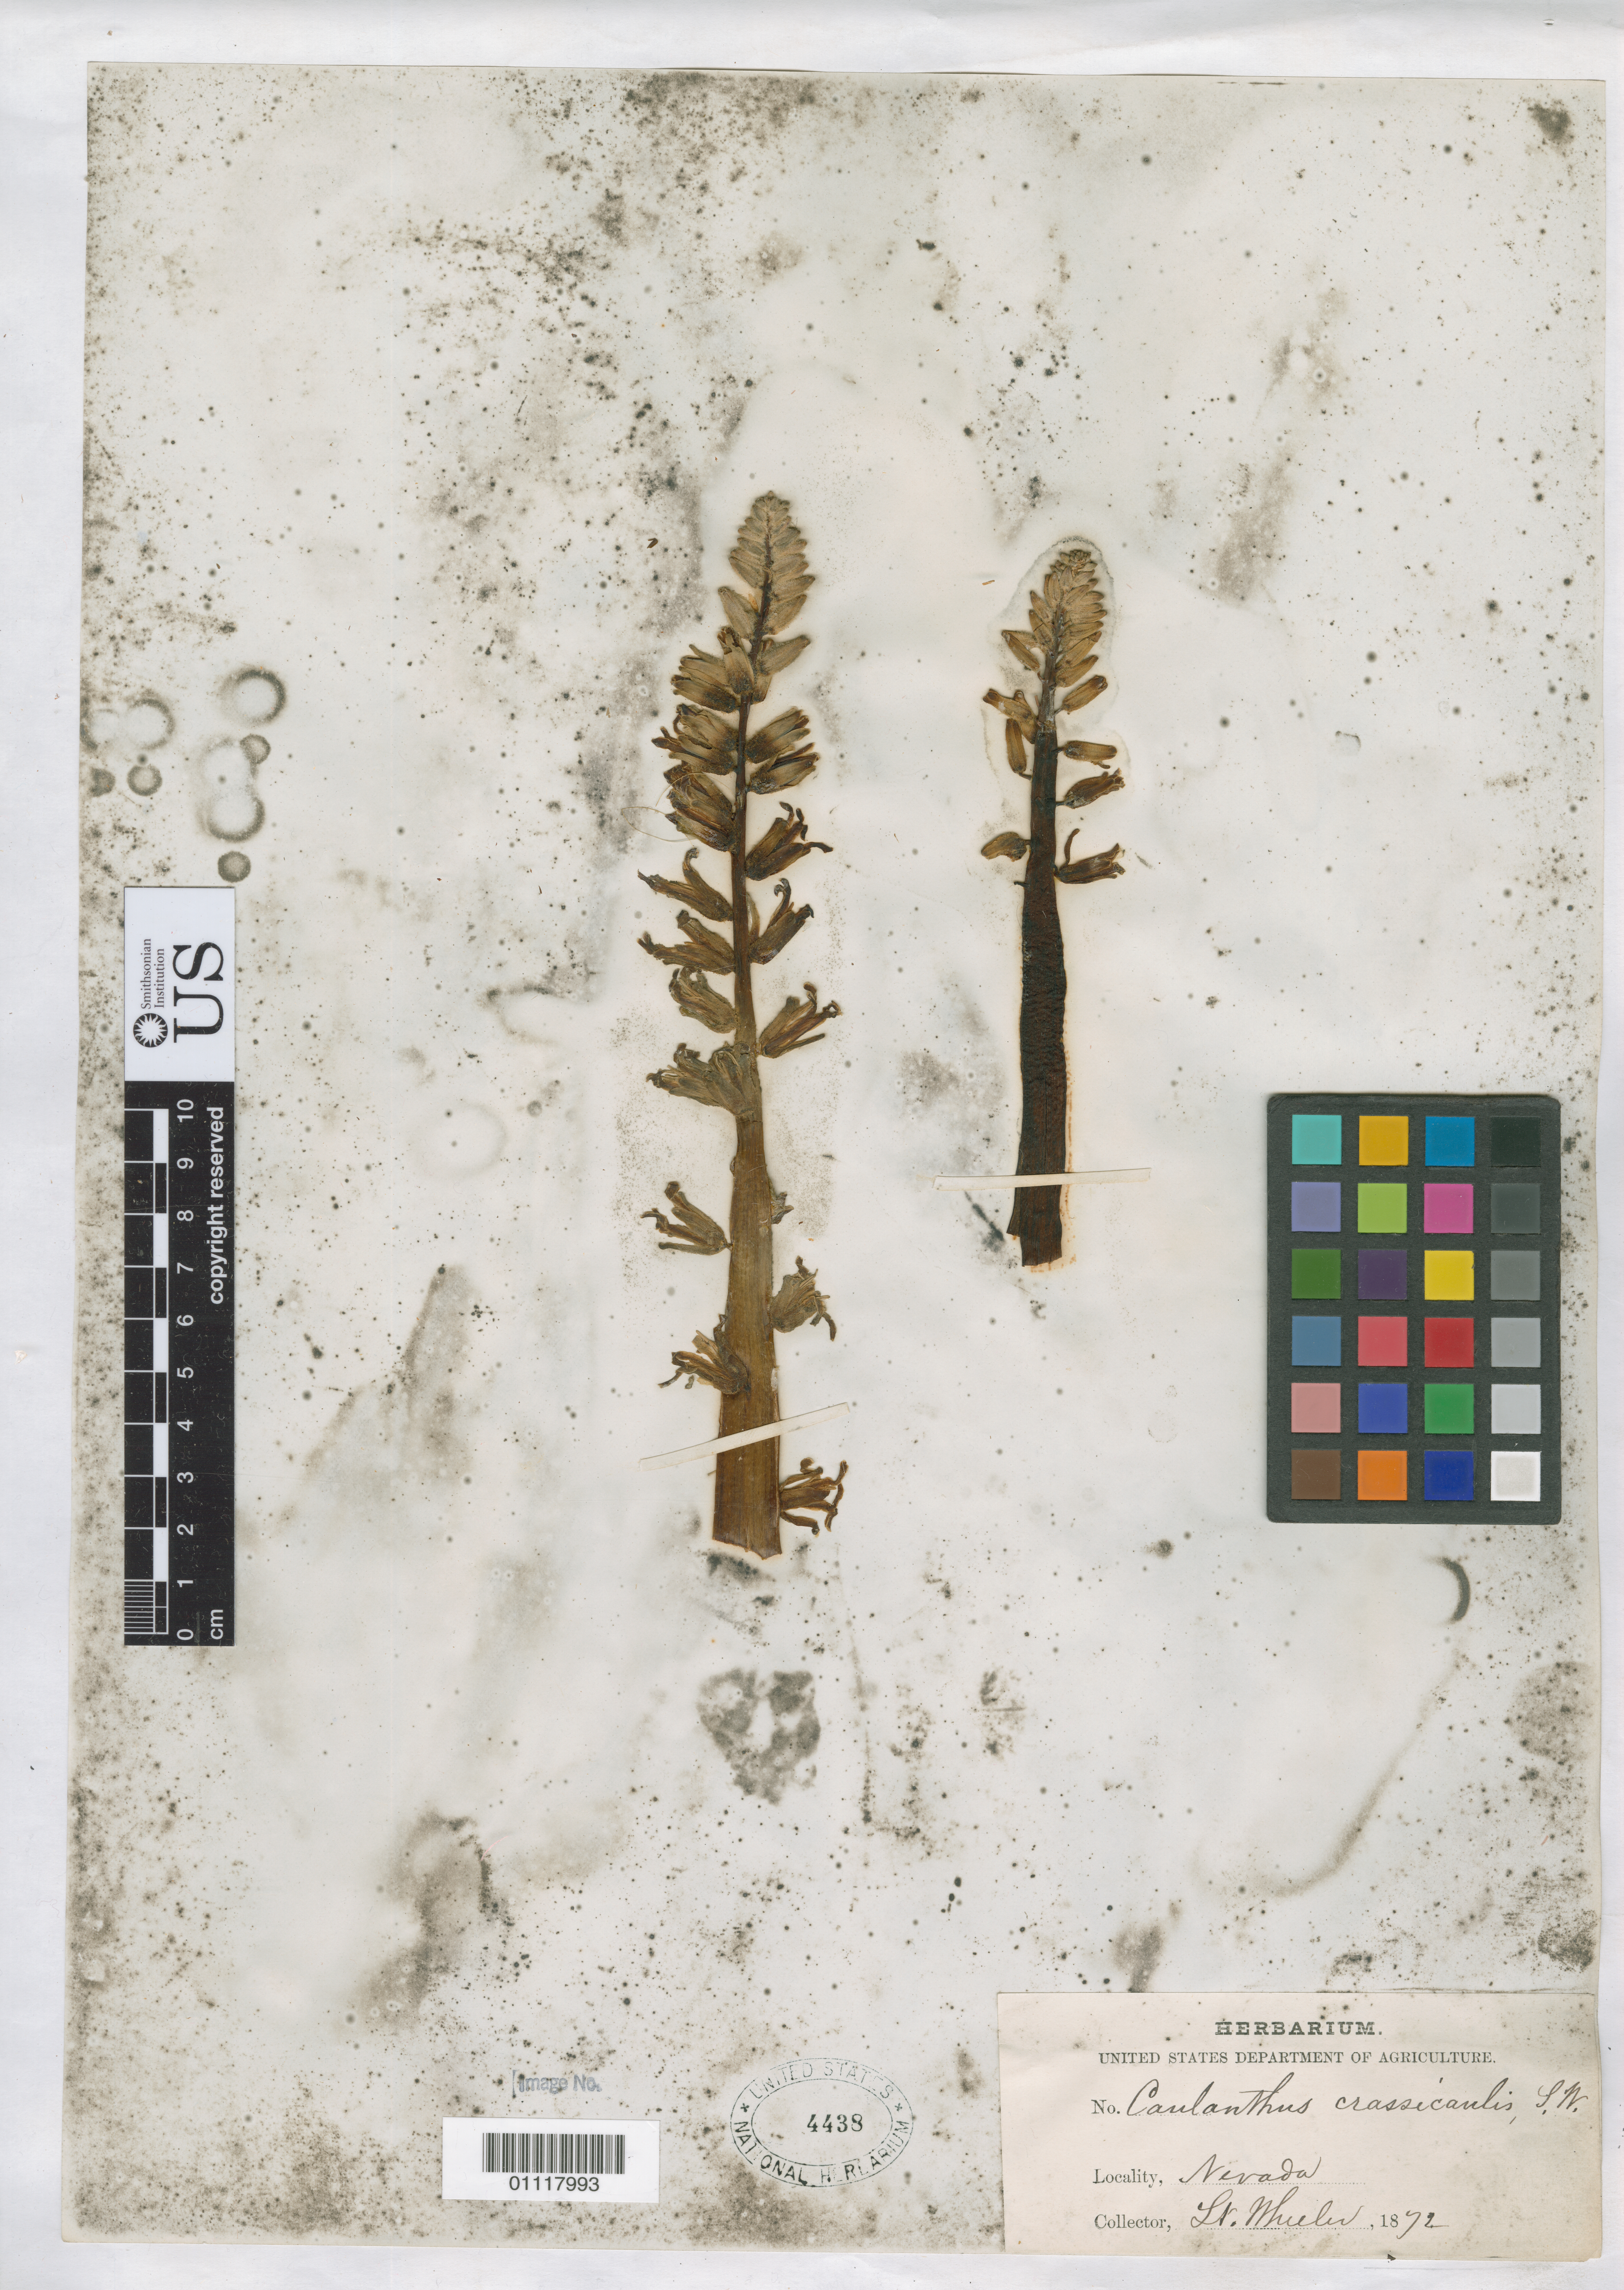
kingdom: Plantae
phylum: Tracheophyta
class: Magnoliopsida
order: Brassicales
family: Brassicaceae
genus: Caulanthus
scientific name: Caulanthus crassicaulis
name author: S. Watson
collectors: C. A. Geyer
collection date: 1872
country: United States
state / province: Nevada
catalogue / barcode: US 4438